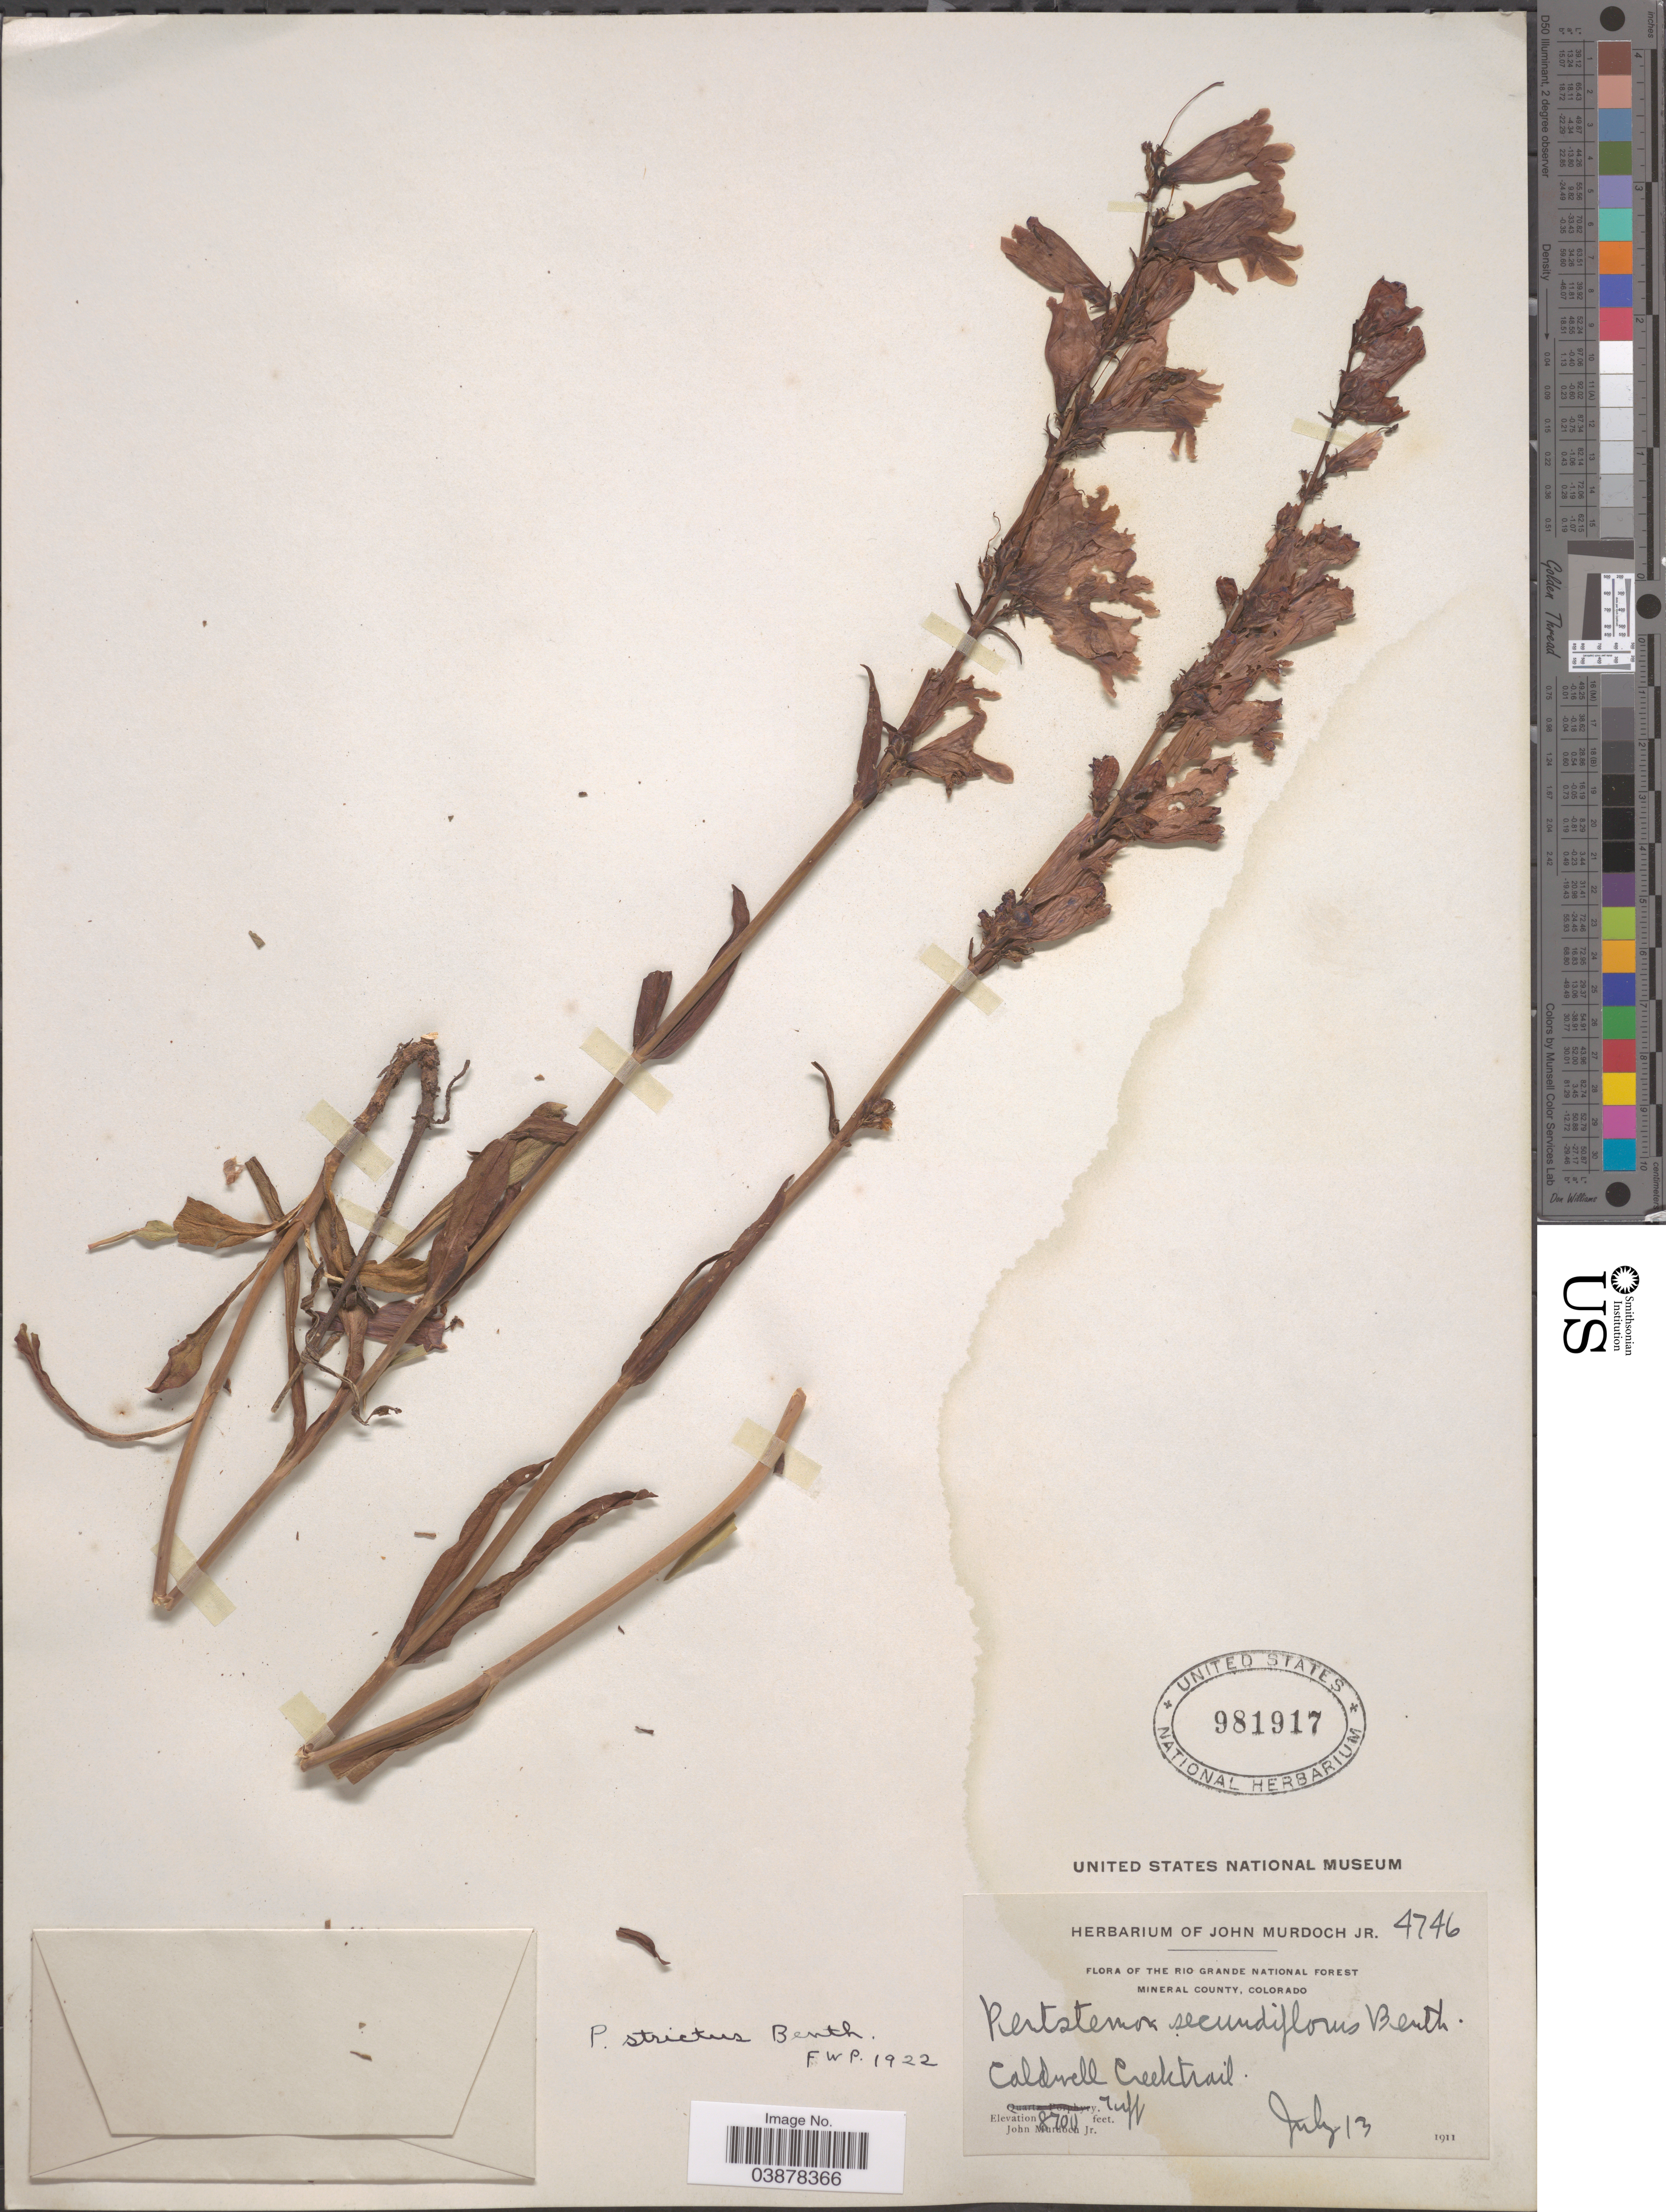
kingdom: Plantae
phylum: Tracheophyta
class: Magnoliopsida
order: Lamiales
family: Plantaginaceae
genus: Penstemon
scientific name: Penstemon strictus subsp. strictus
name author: Benth.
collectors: J. Murdoch Jr.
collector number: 4746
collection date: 1911-07-13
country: United States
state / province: Colorado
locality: The Rio Grande National Forest. Mineral County. Caldwell Creek Trail.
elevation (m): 2652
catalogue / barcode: US 981917